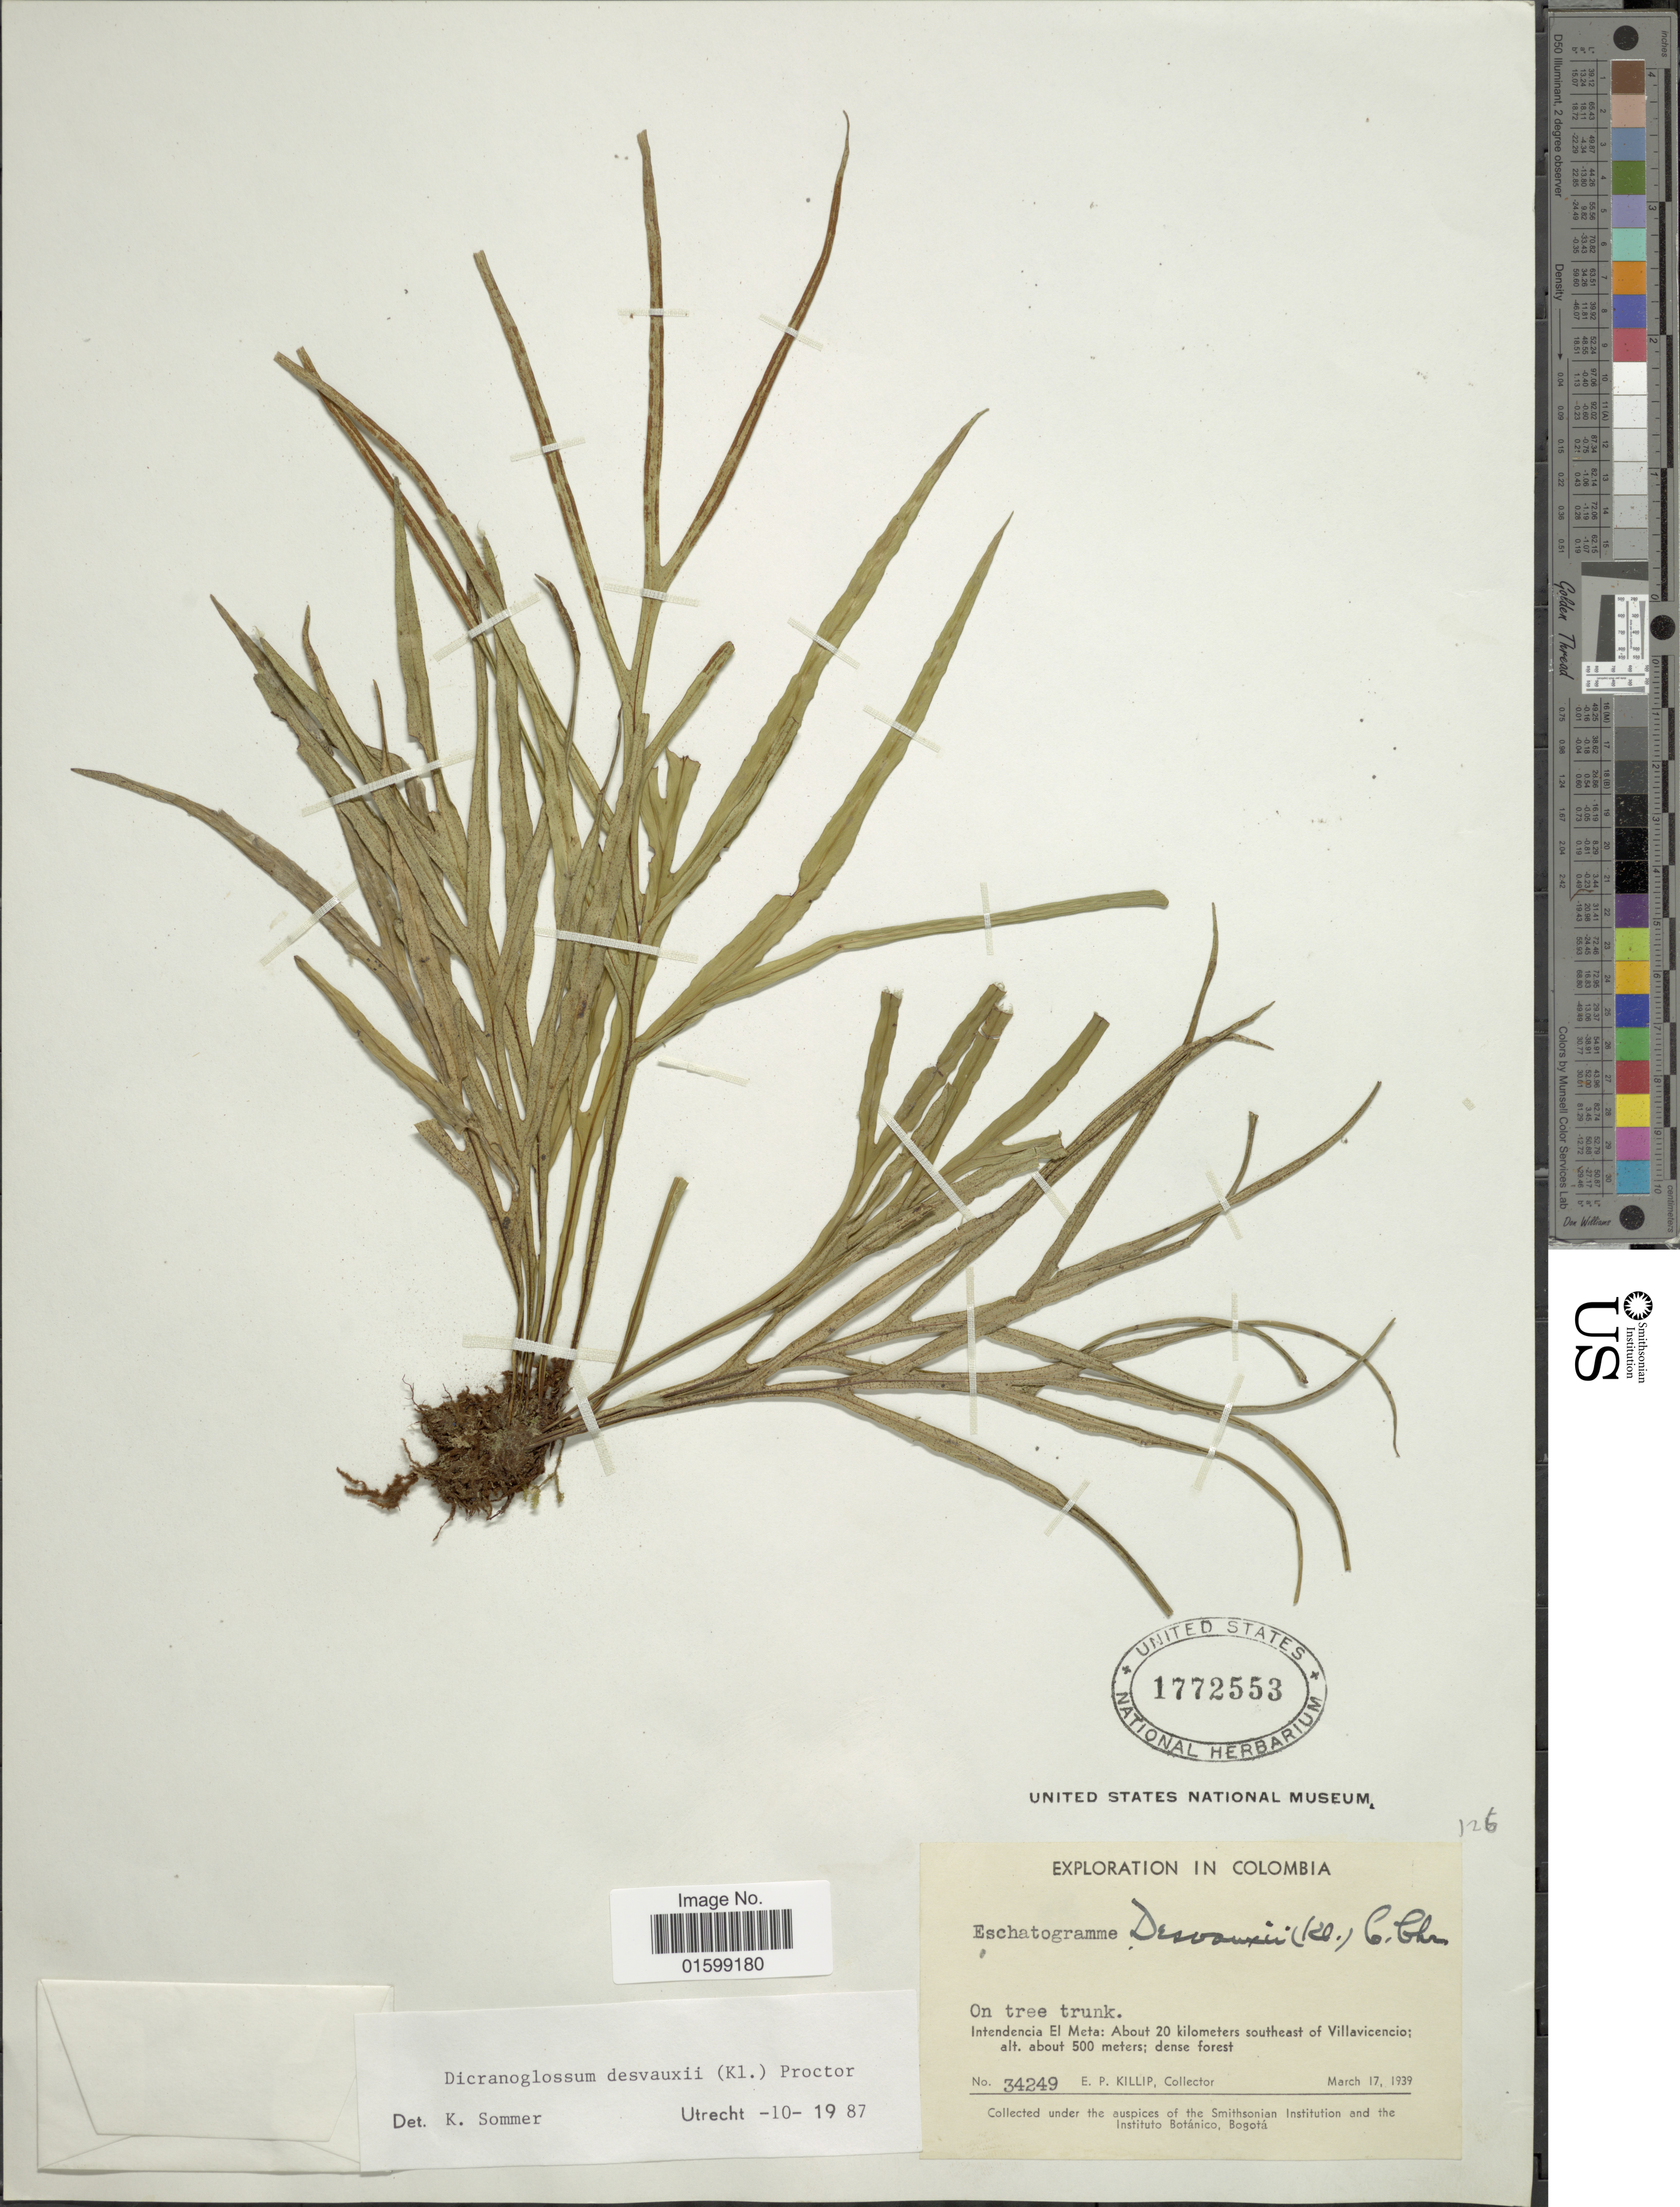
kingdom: Plantae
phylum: Tracheophyta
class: Polypodiopsida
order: Polypodiales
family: Polypodiaceae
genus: Pleopeltis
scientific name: Pleopeltis desvauxii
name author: (Klotzsch) Salino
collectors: E. P. Killip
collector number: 34249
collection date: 1939-03-17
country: Colombia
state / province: Meta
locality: Intendencia El Meta: about 2 kilomters southeast of Villavicencio; dense forest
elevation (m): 500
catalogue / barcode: US 1772553